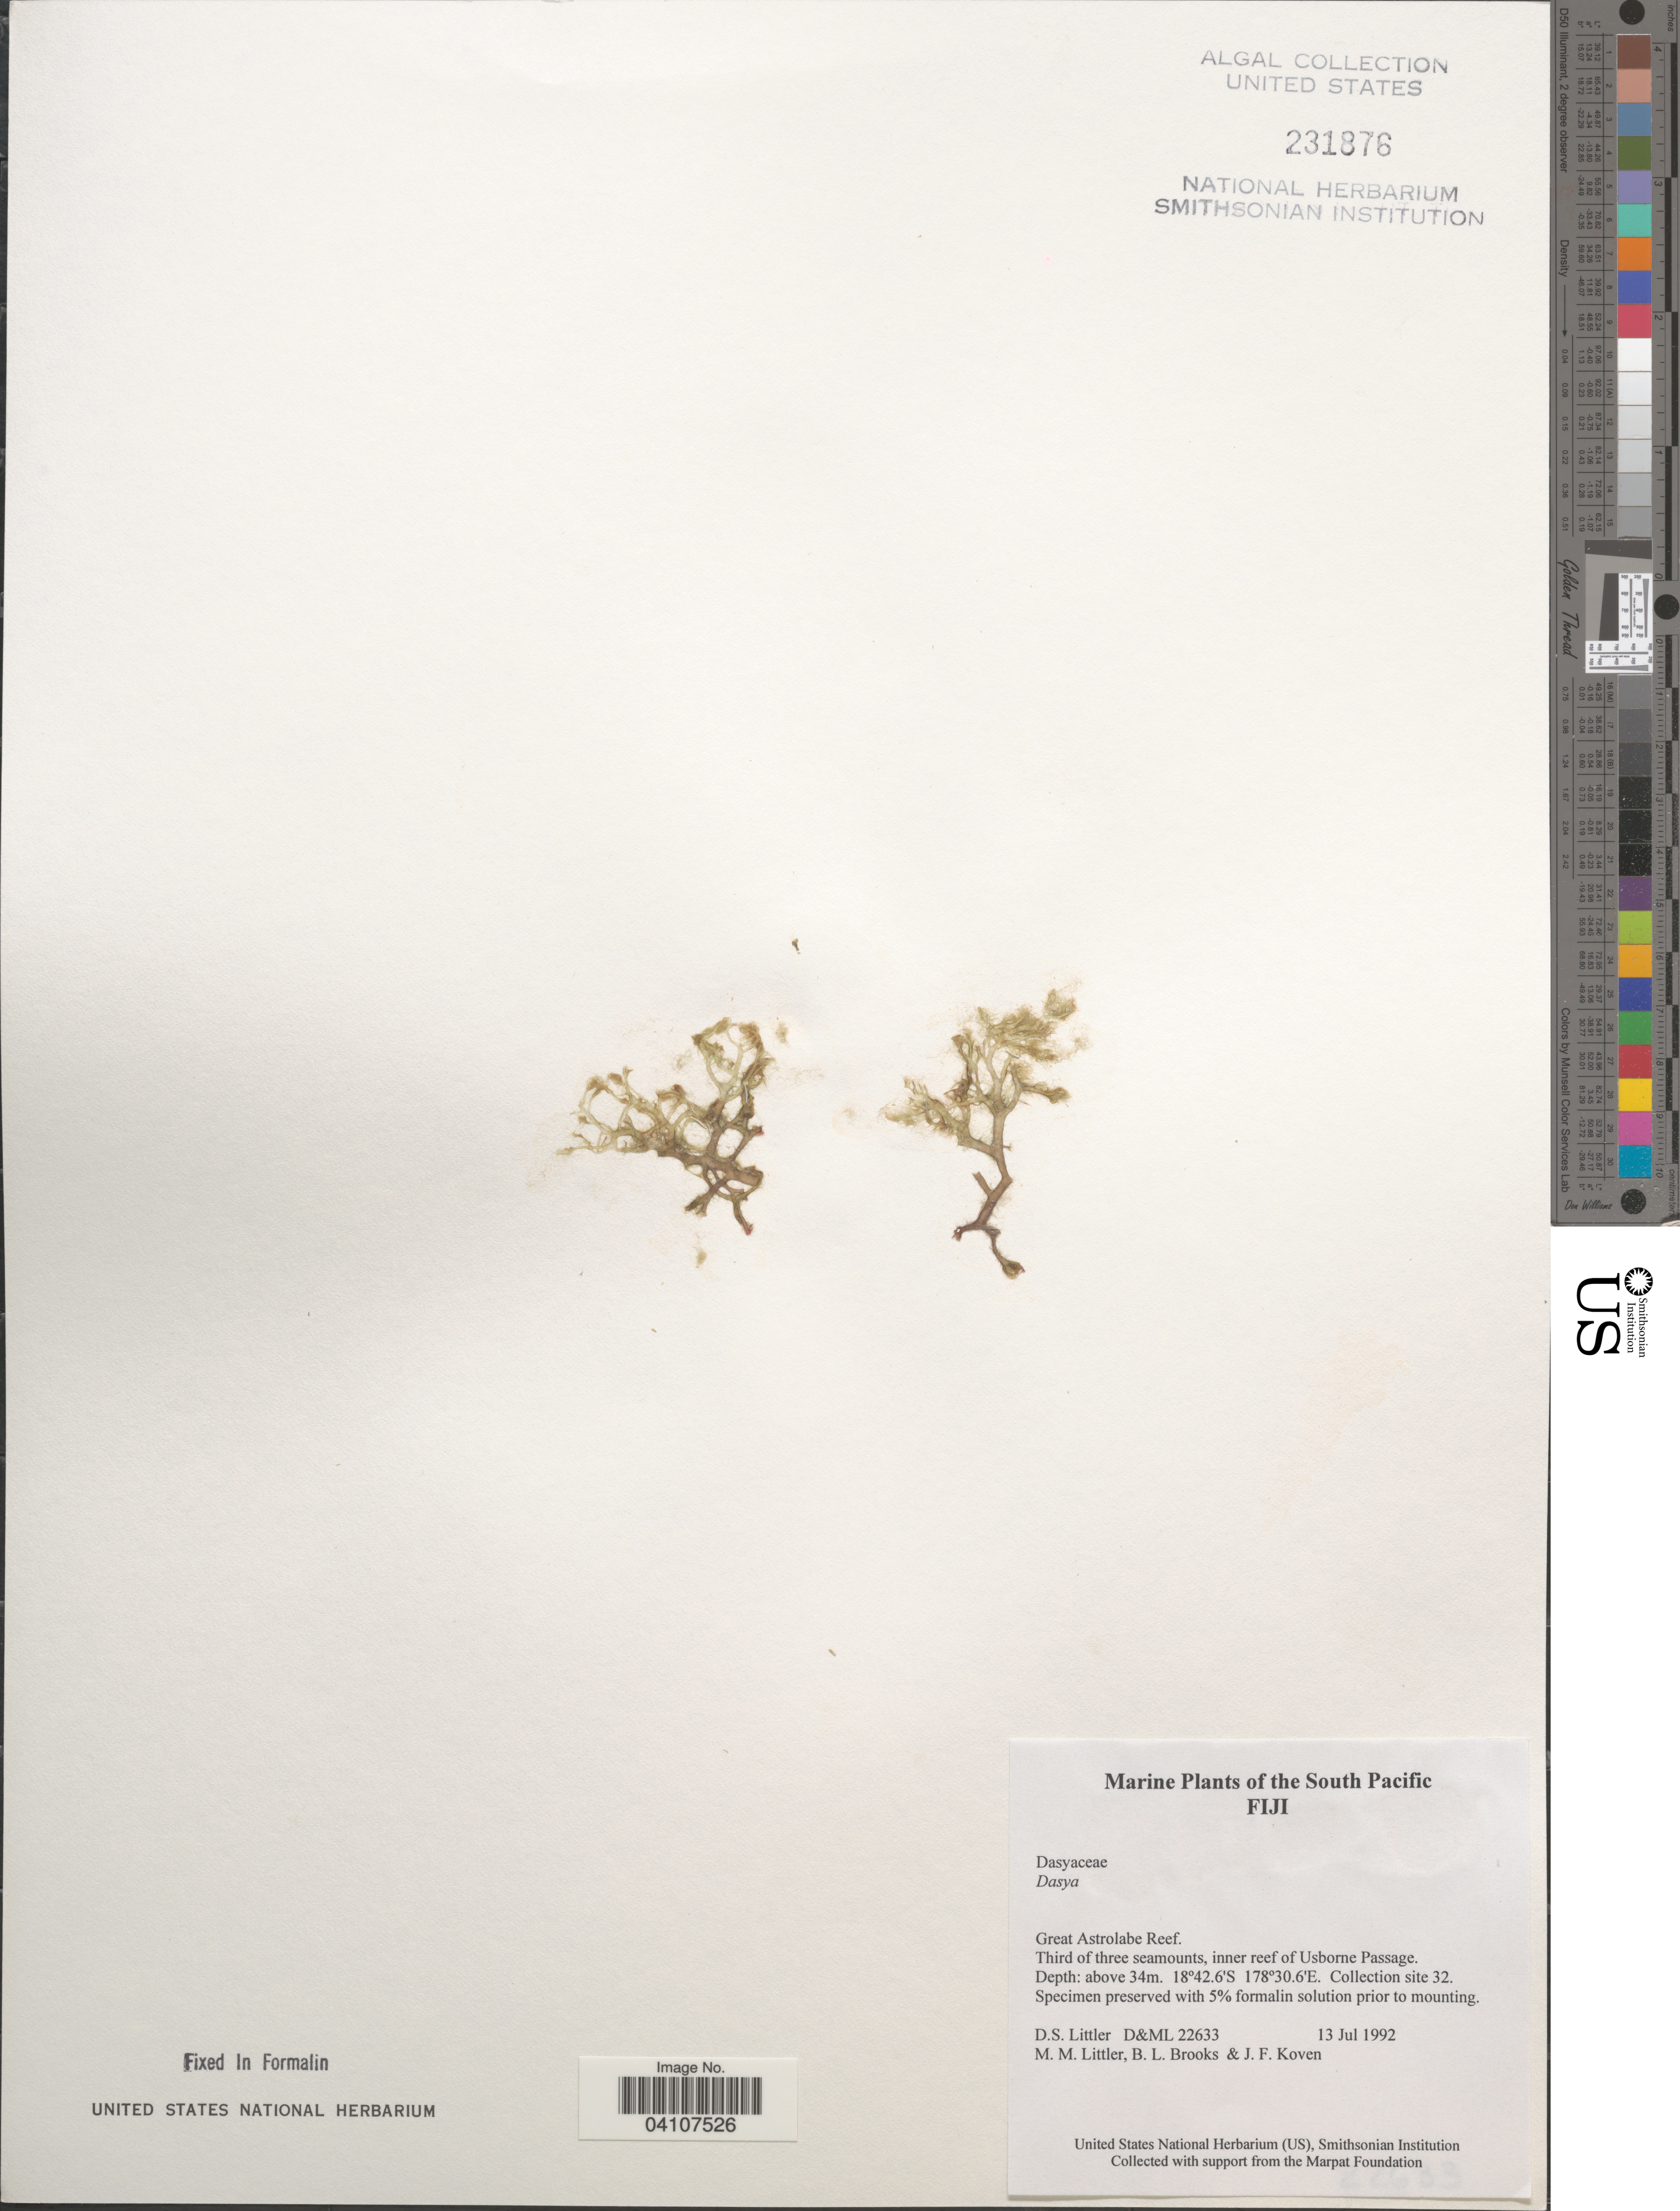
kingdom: Plantae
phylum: Rhodophyta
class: Florideophyceae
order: Ceramiales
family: Dasyaceae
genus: Dasya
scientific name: Dasya sp.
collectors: D. S. Littler, B. Brooks & J. Koven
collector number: D&ML22633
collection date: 1992-07-13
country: Fiji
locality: South Pacific. Great Astrolabe Reef. Third of three seamounts, inner reef of Usborne Passage. Collection site 32.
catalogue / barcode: US 231876